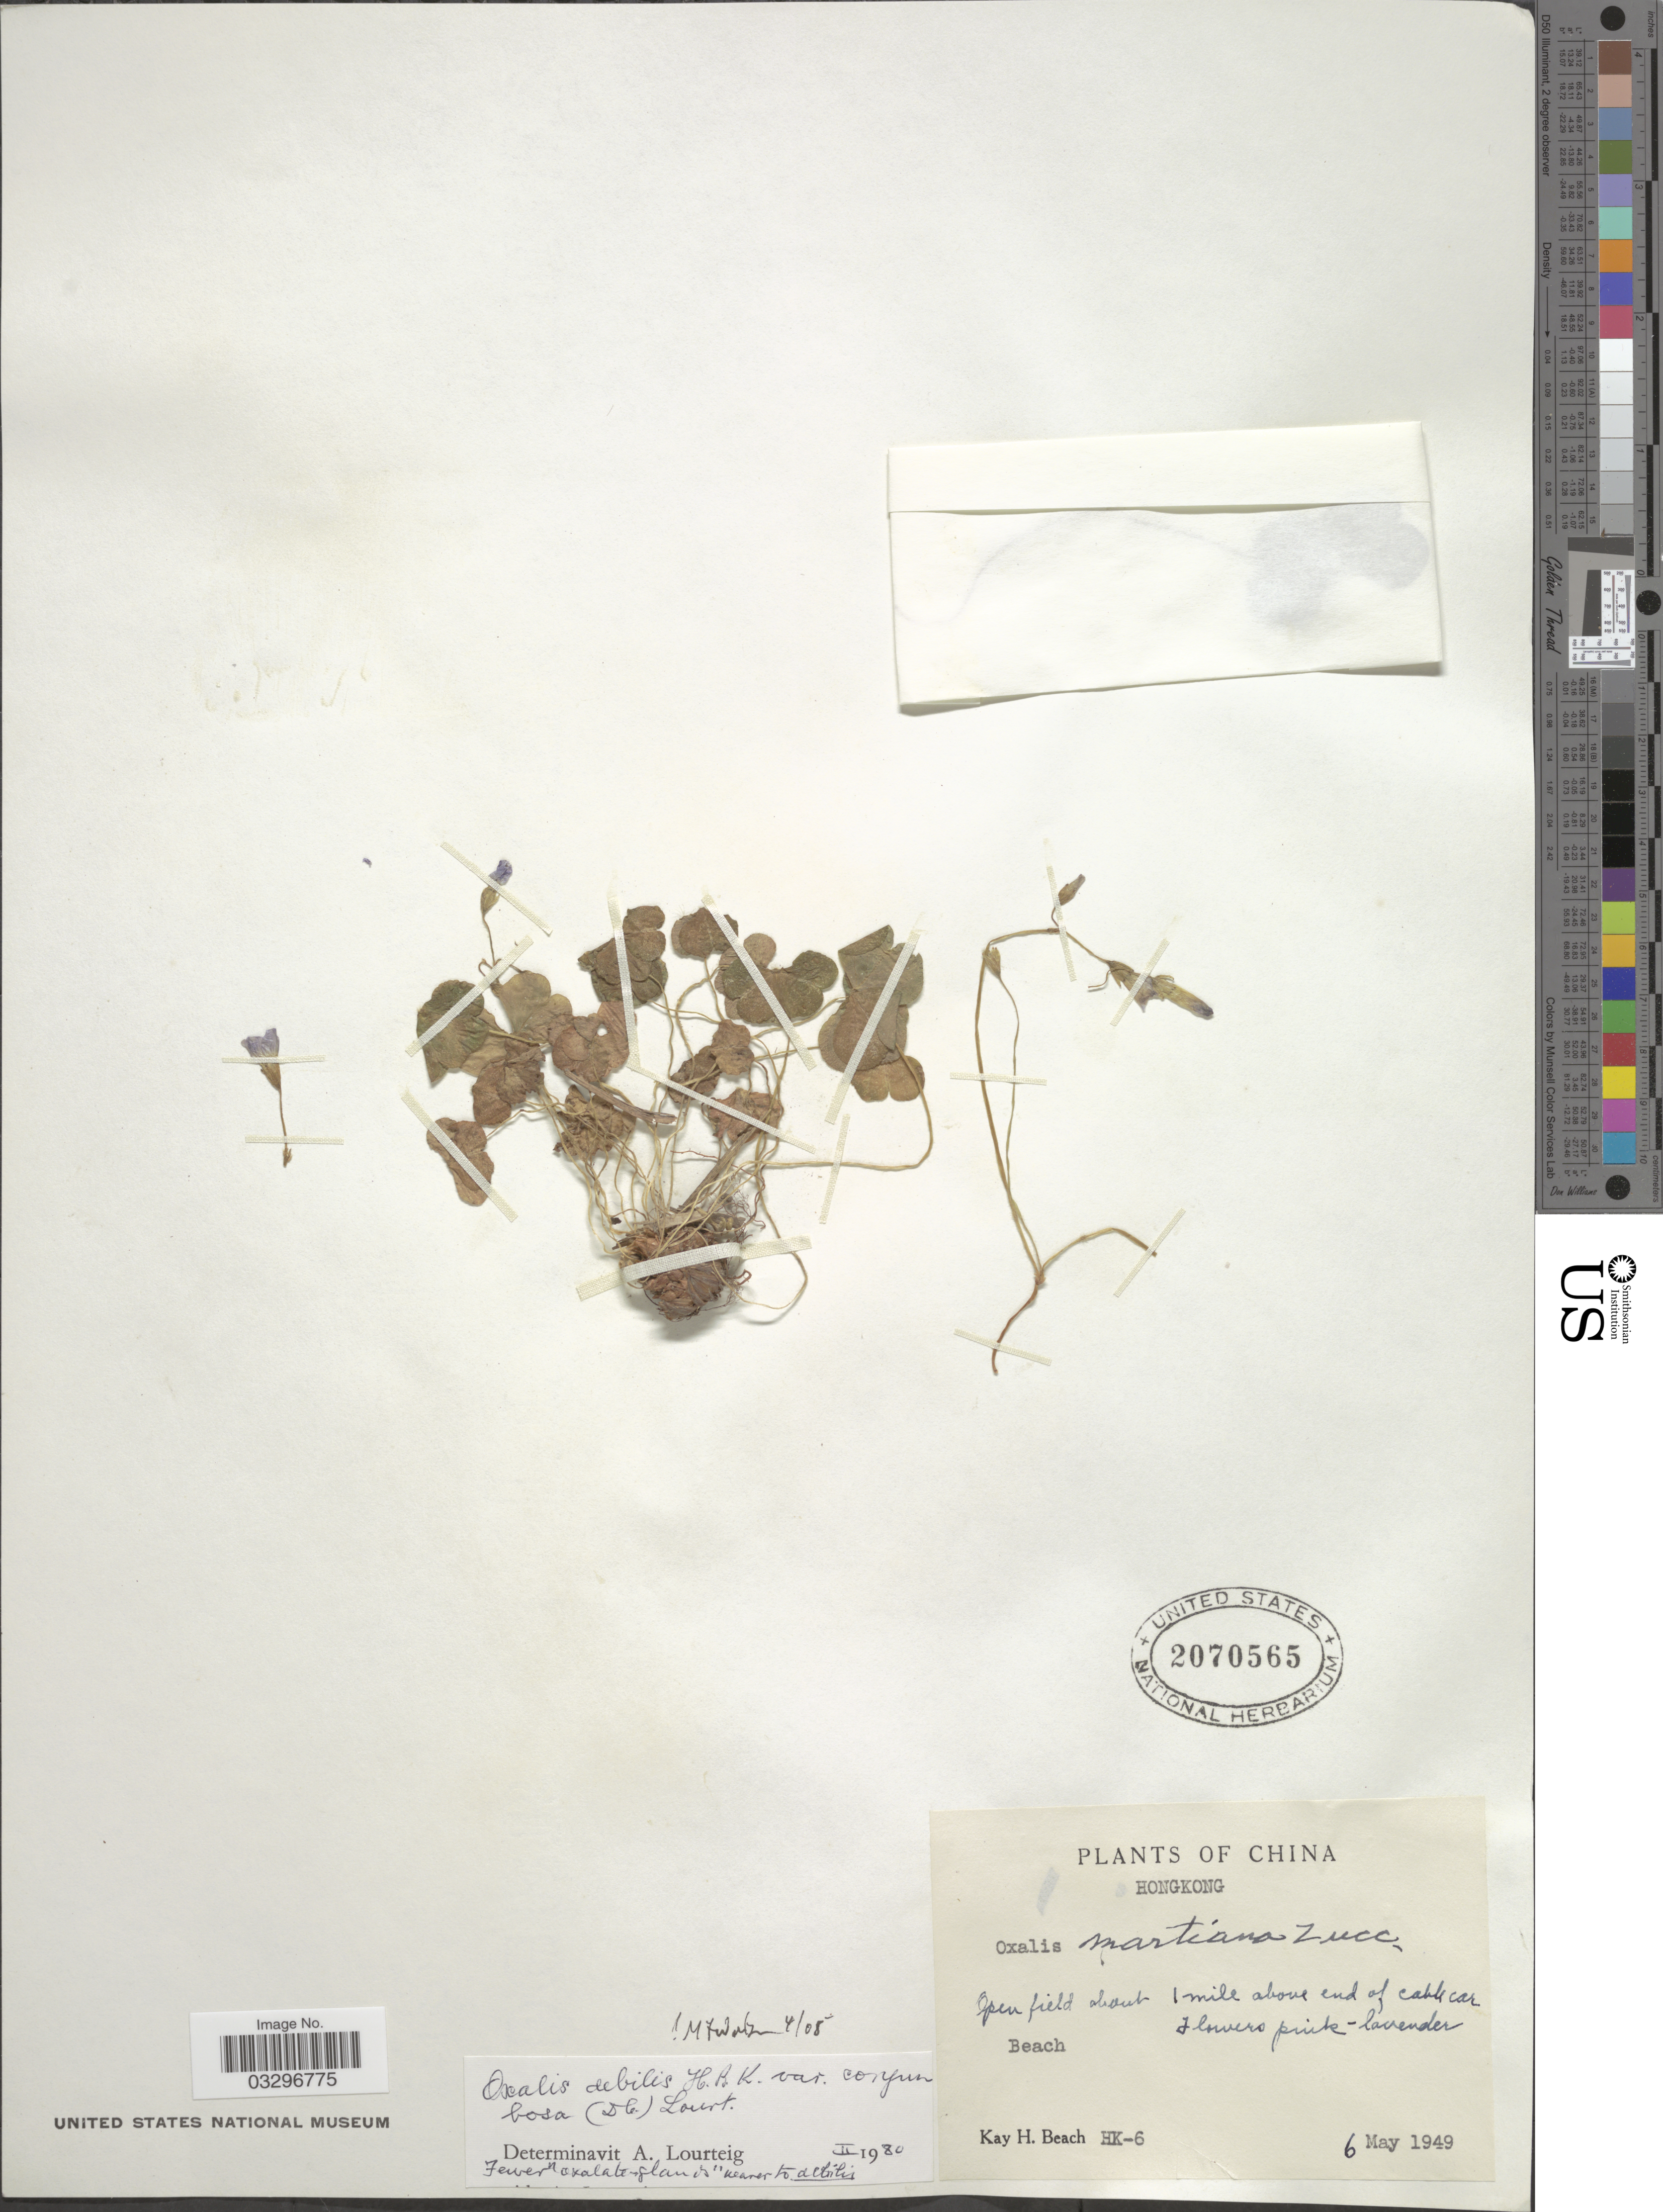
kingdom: Plantae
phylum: Tracheophyta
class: Magnoliopsida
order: Oxalidales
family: Oxalidaceae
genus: Oxalis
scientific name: Oxalis debilis var. corymbosa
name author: (DC.) Lourteig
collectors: K. H. Beach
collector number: HK-6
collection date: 1949-05-06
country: China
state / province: Hong Kong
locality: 1 mile above end of cabbcar [interpreted]. Beach.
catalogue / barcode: US 2070565